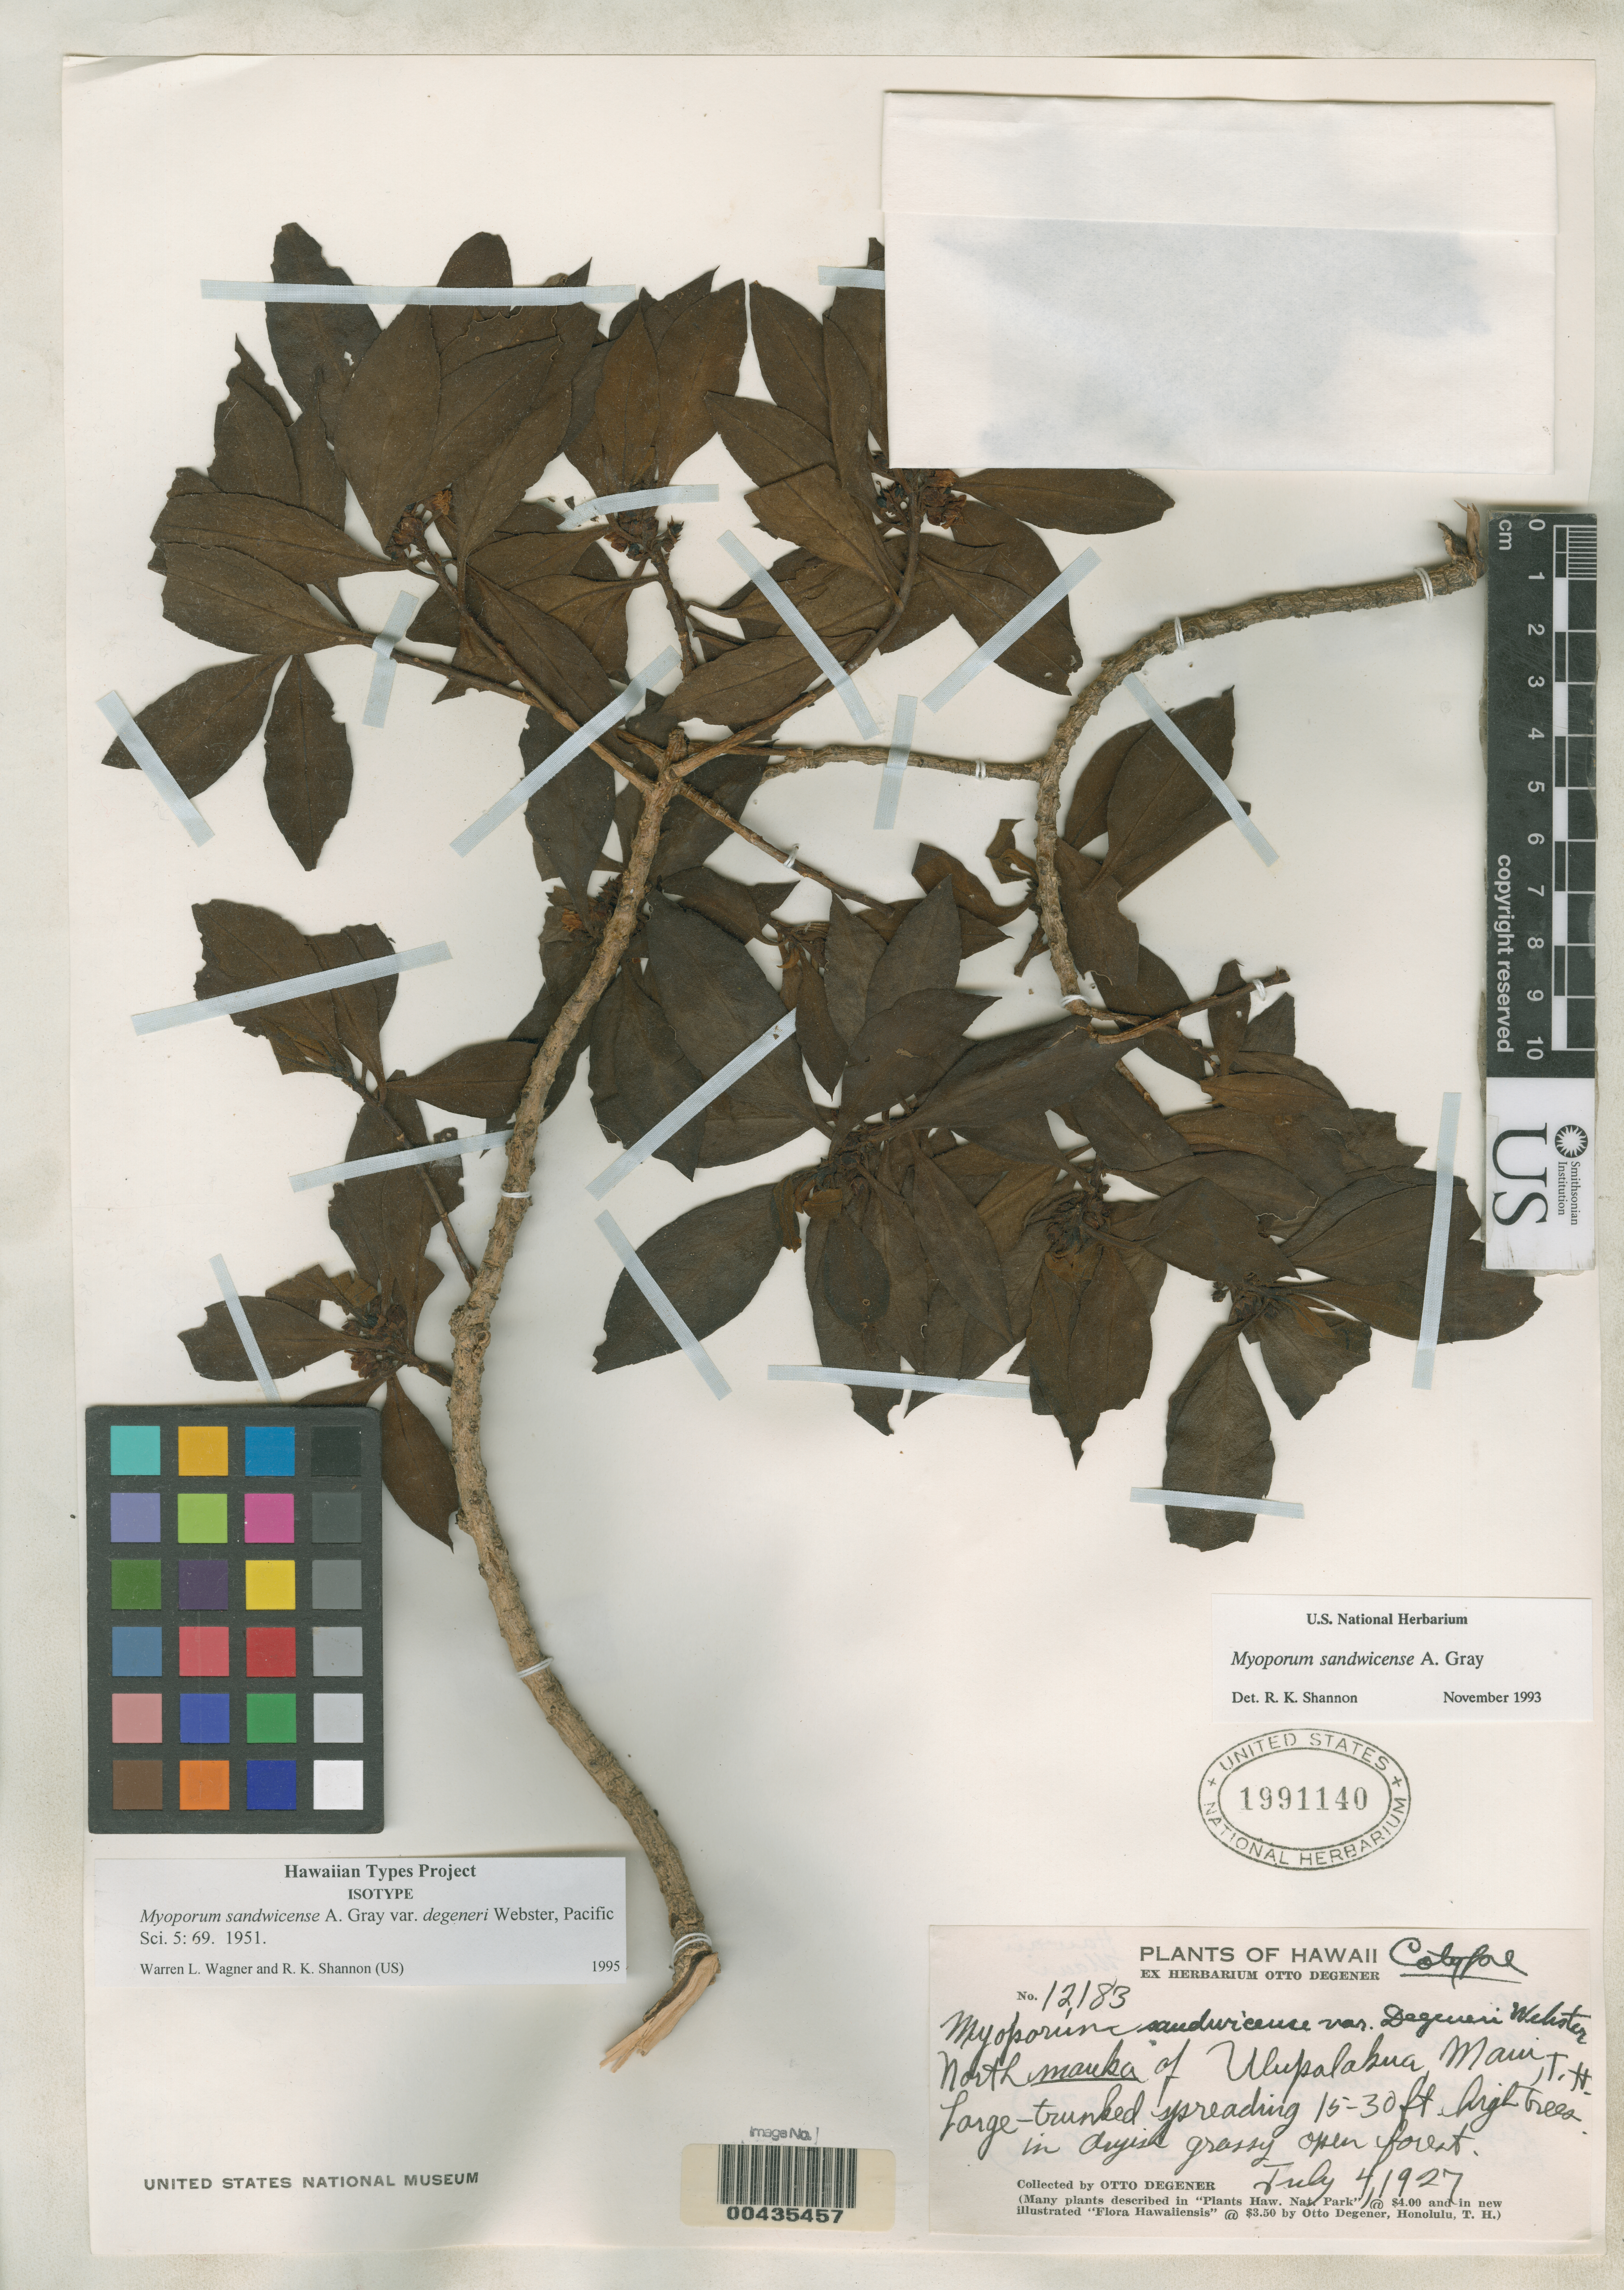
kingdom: Plantae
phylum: Tracheophyta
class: Magnoliopsida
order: Lamiales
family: Scrophulariaceae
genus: Myoporum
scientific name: Myoporum sandwicense var. degeneri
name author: G.L. Webster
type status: Isotype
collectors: O. Degener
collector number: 12183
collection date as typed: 04 Jul 1927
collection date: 1927-07-04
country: United States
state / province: Hawaii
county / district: Maui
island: Maui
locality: N Maukia of Ulupalakua.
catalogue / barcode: US 1991140